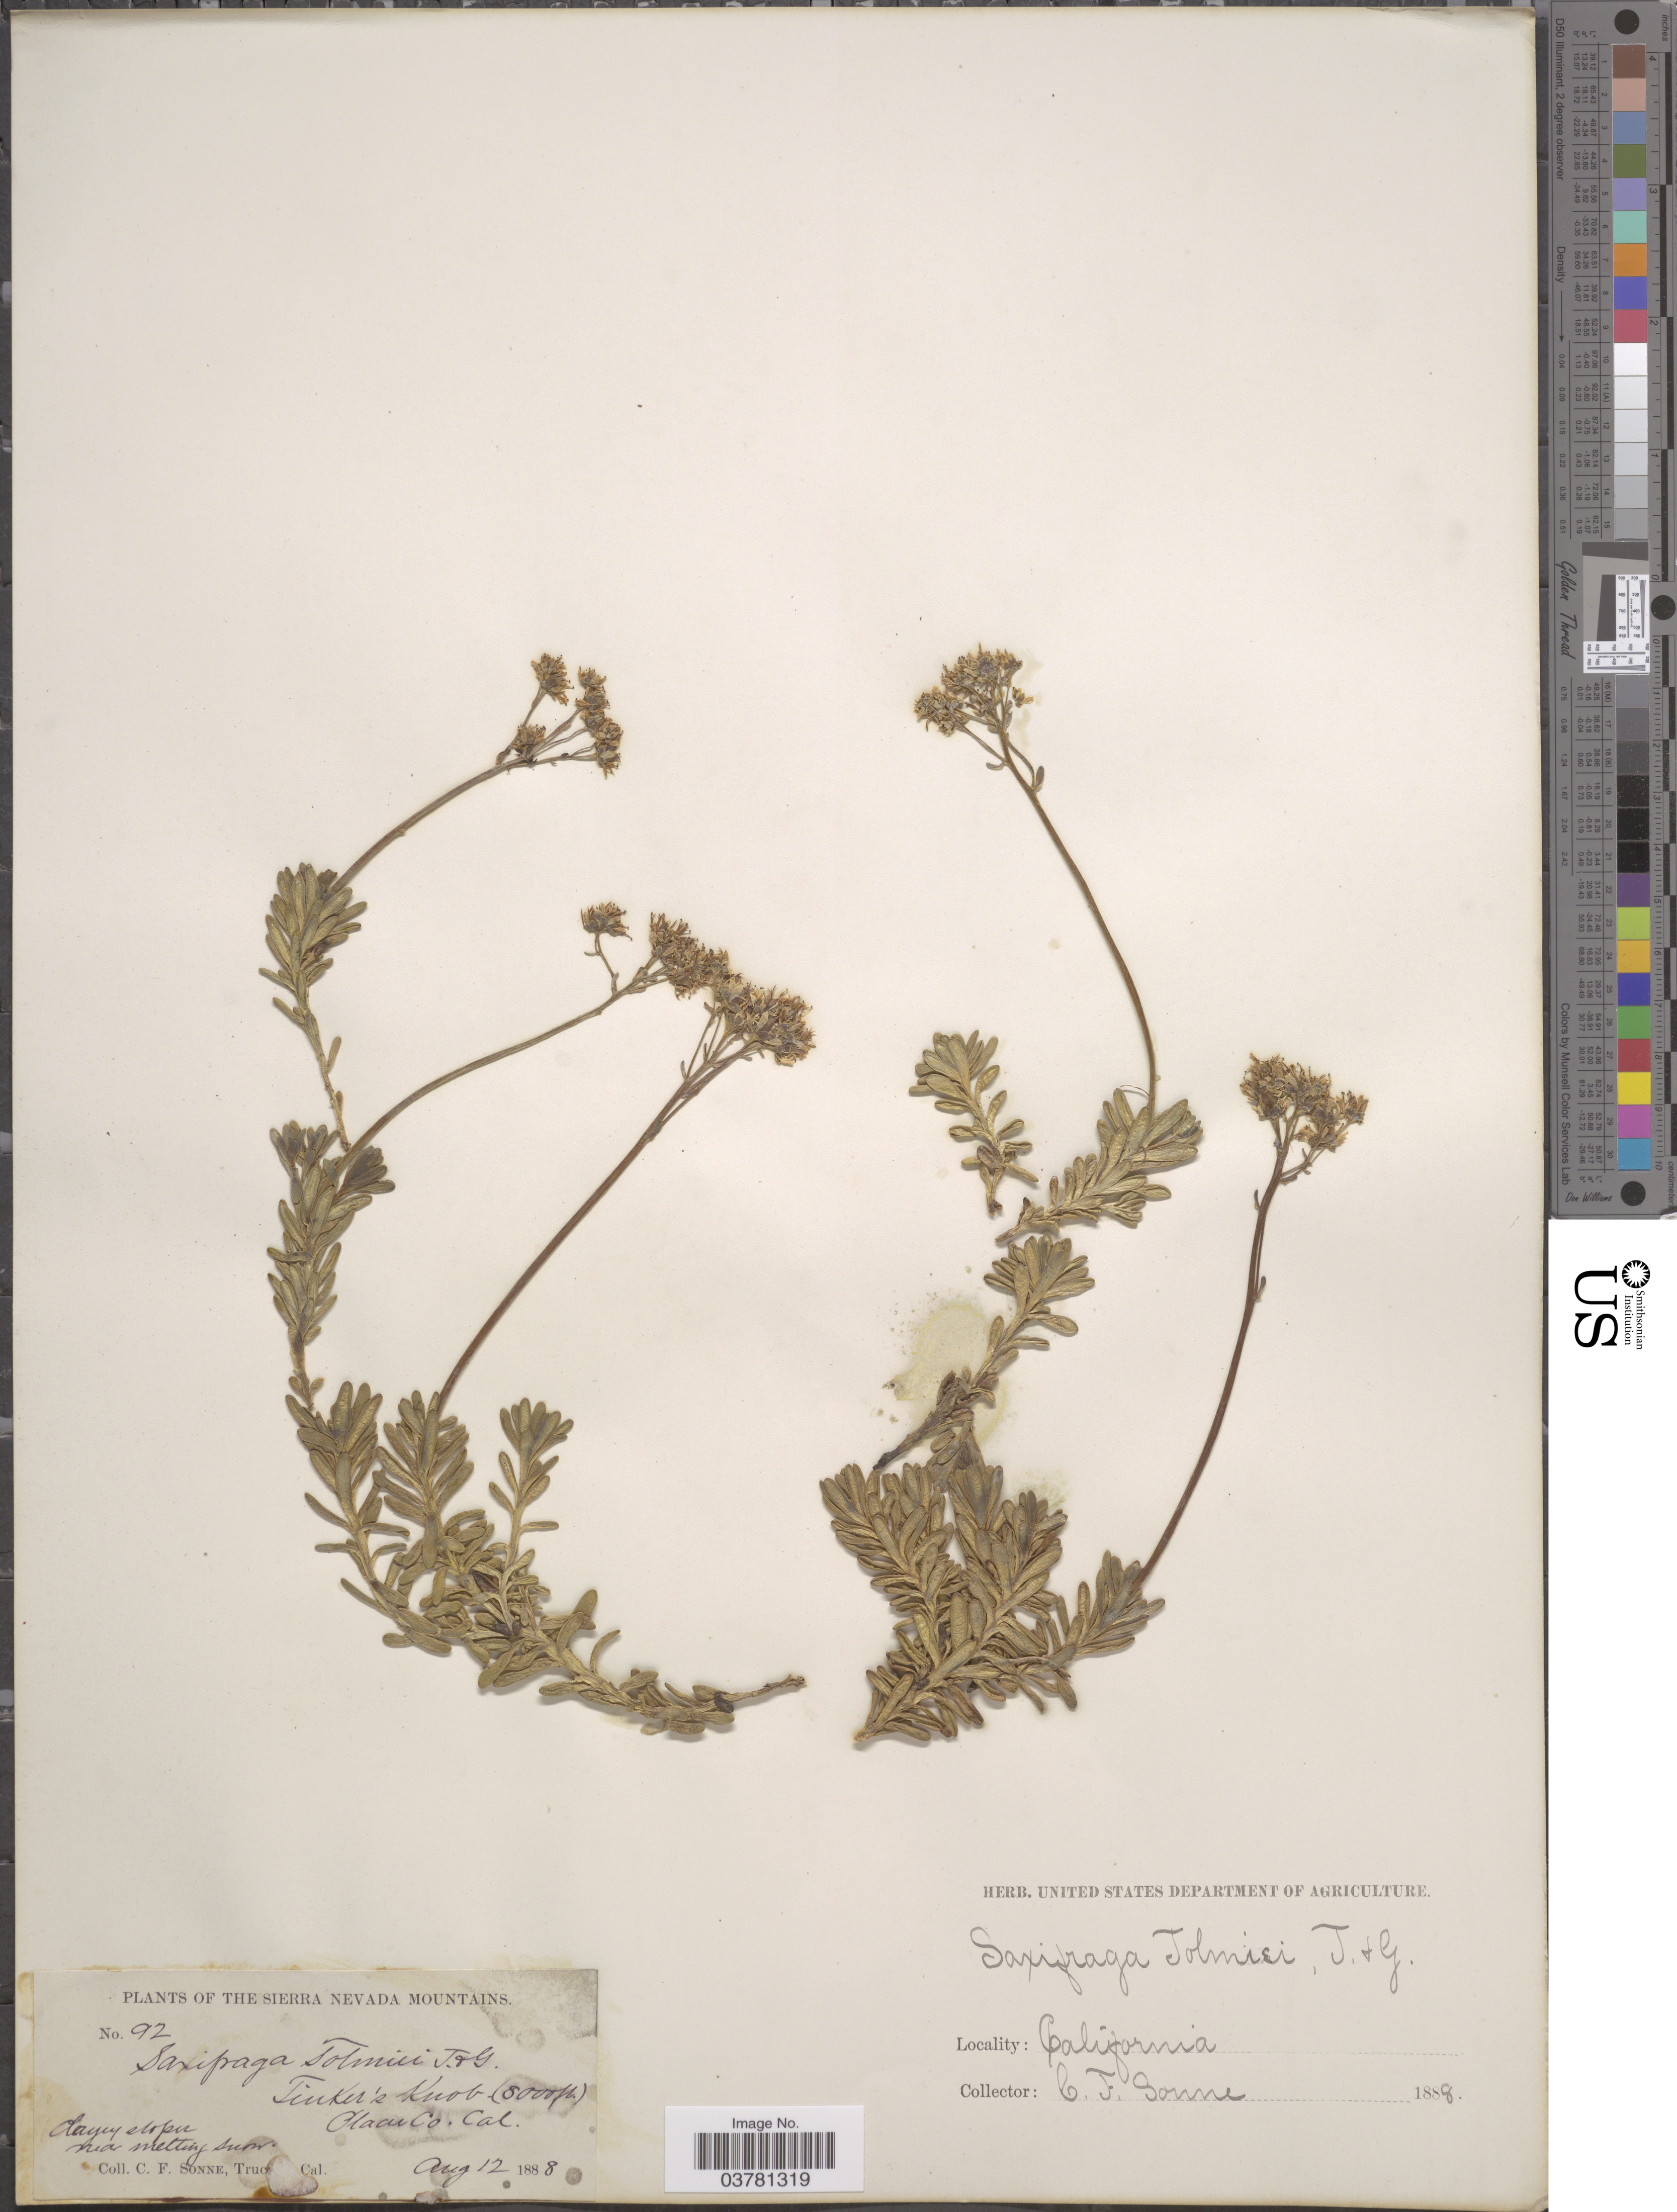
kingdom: Plantae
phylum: Tracheophyta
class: Magnoliopsida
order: Saxifragales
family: Saxifragaceae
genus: Micranthes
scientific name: Micranthes tolmiei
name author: (Torr. & A. Gray) Brouillet & Gornall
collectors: C. Sonne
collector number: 92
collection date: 1888-08-12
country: United States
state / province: California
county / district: Placer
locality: Sierra Nevada Mountains. Tinker's Knob. Placer Co.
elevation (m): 2438